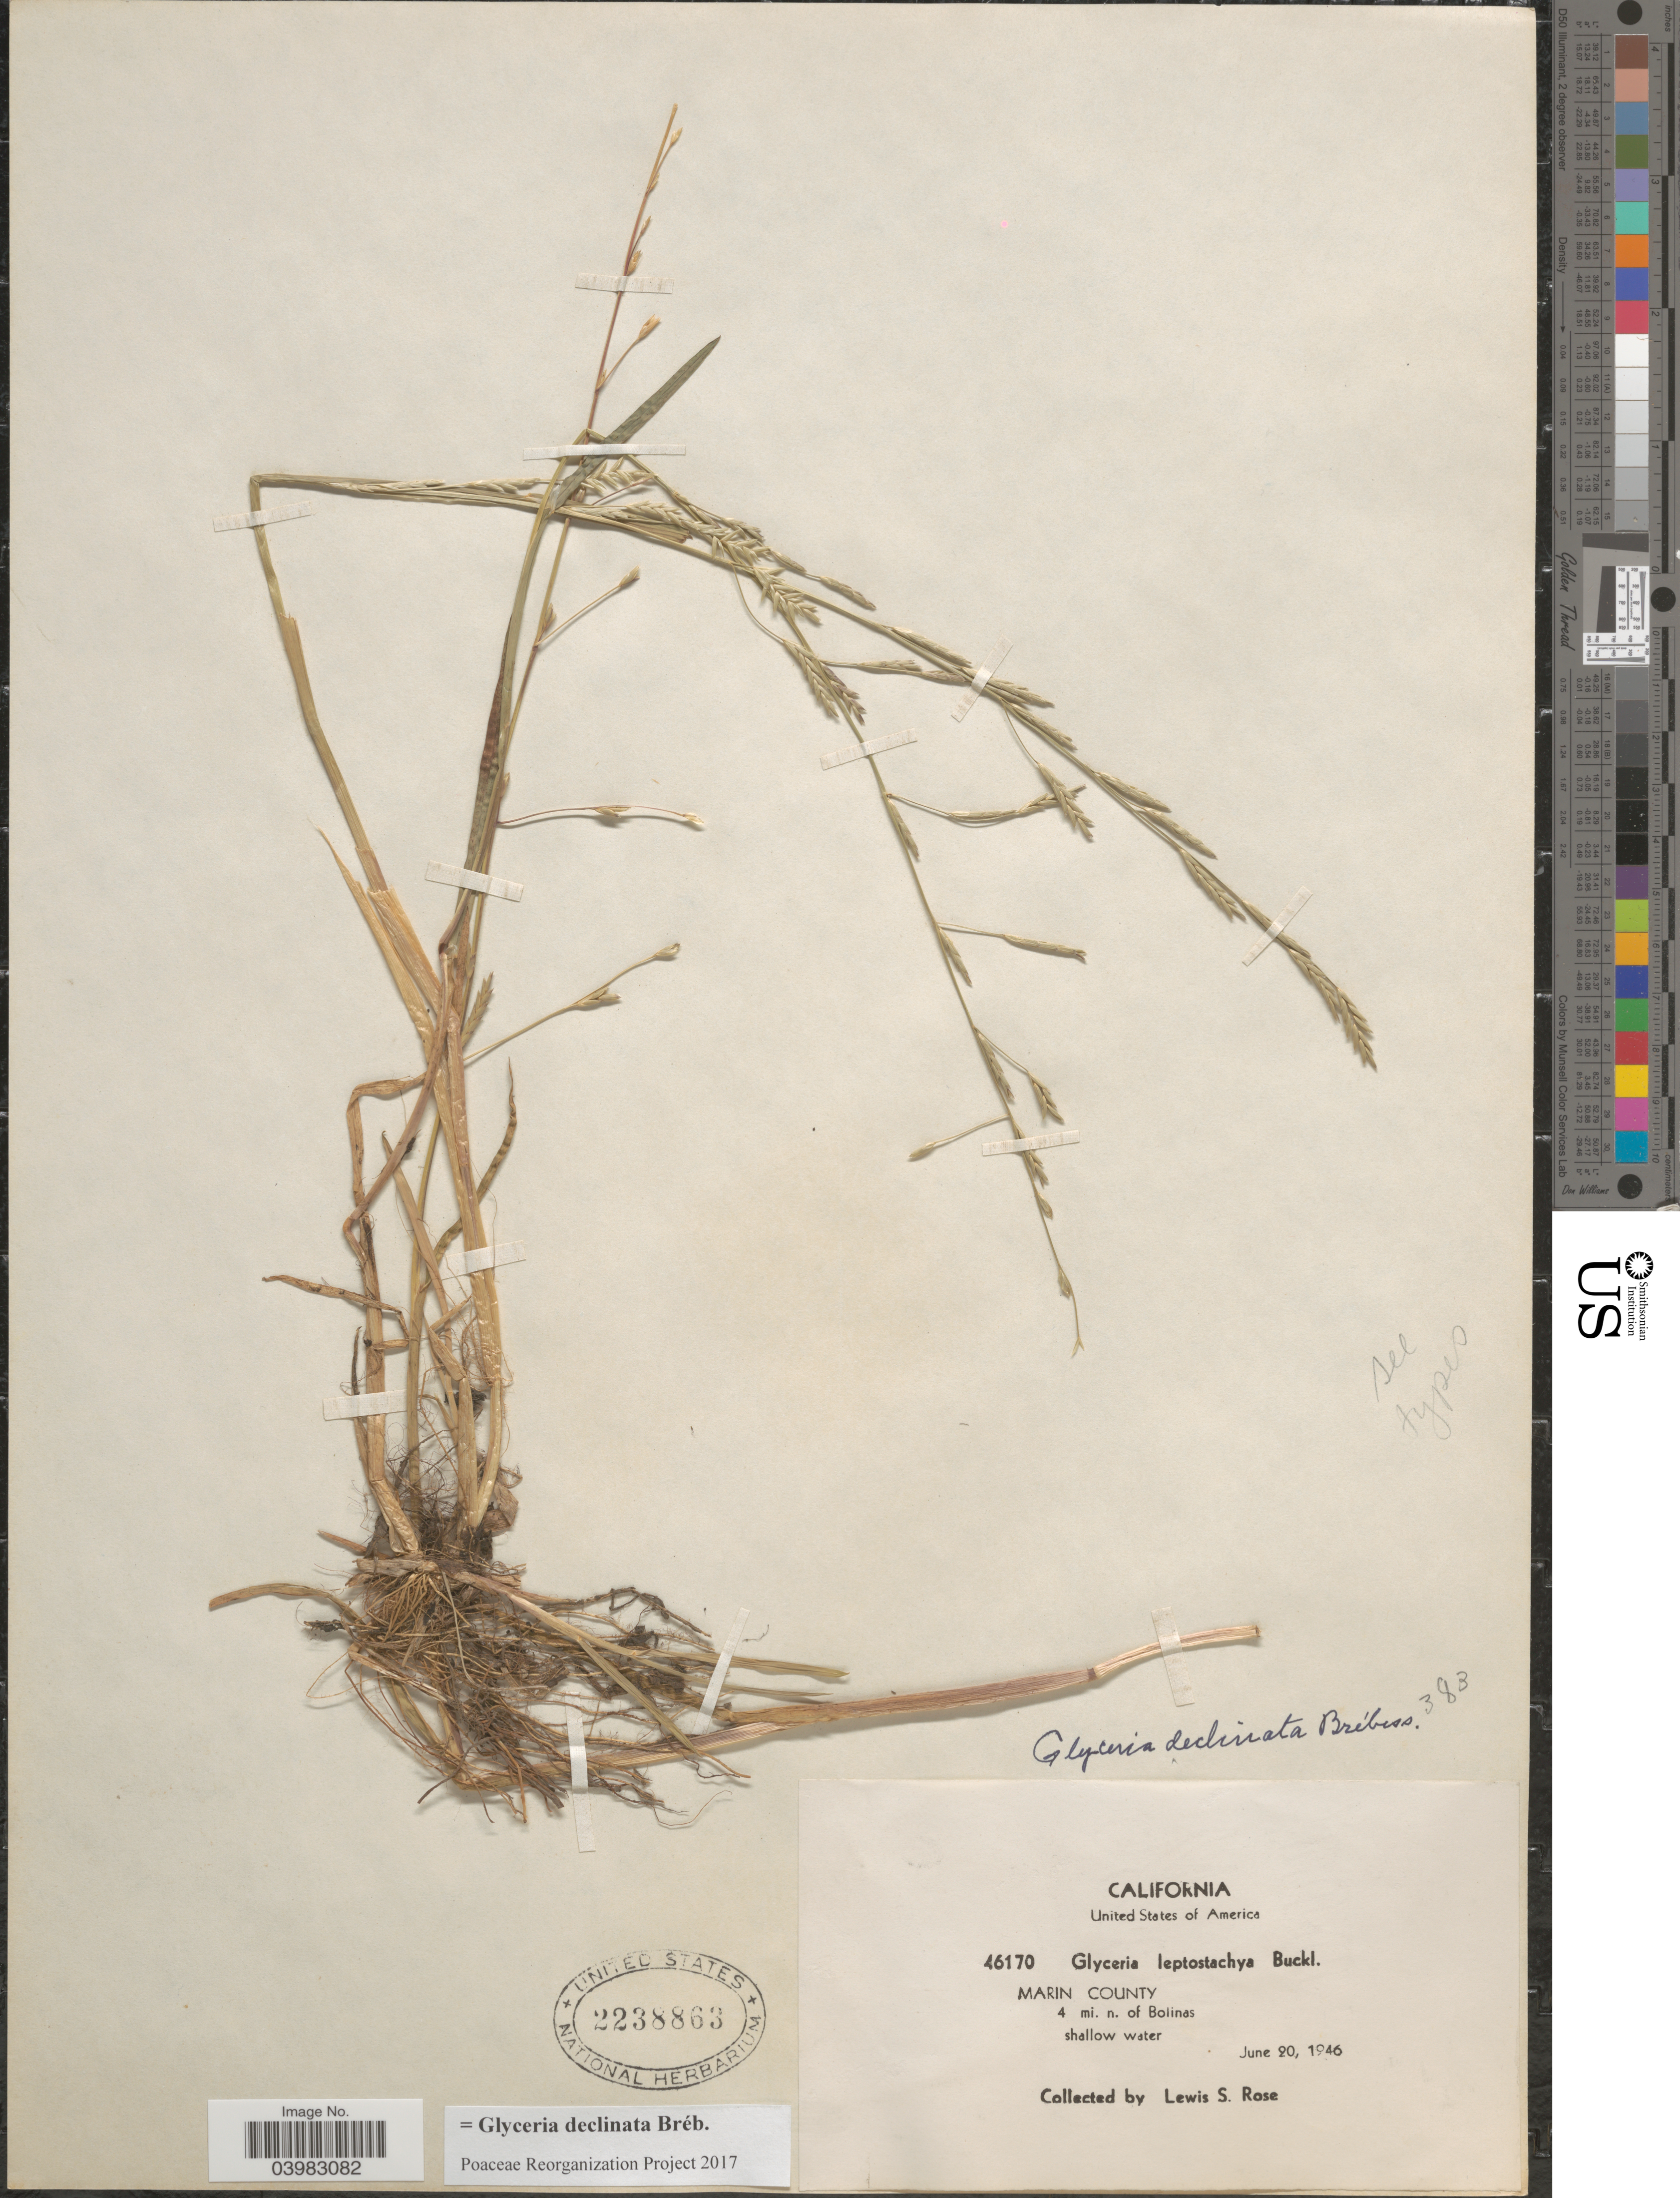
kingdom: Plantae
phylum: Tracheophyta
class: Liliopsida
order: Poales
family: Poaceae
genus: Glyceria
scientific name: Glyceria declinata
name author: Bréb.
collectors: L. S. Rose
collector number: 46170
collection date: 1946-06-20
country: United States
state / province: California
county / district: Marin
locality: Marin County. 4 mi. n. of Bolinas.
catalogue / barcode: US 2238863